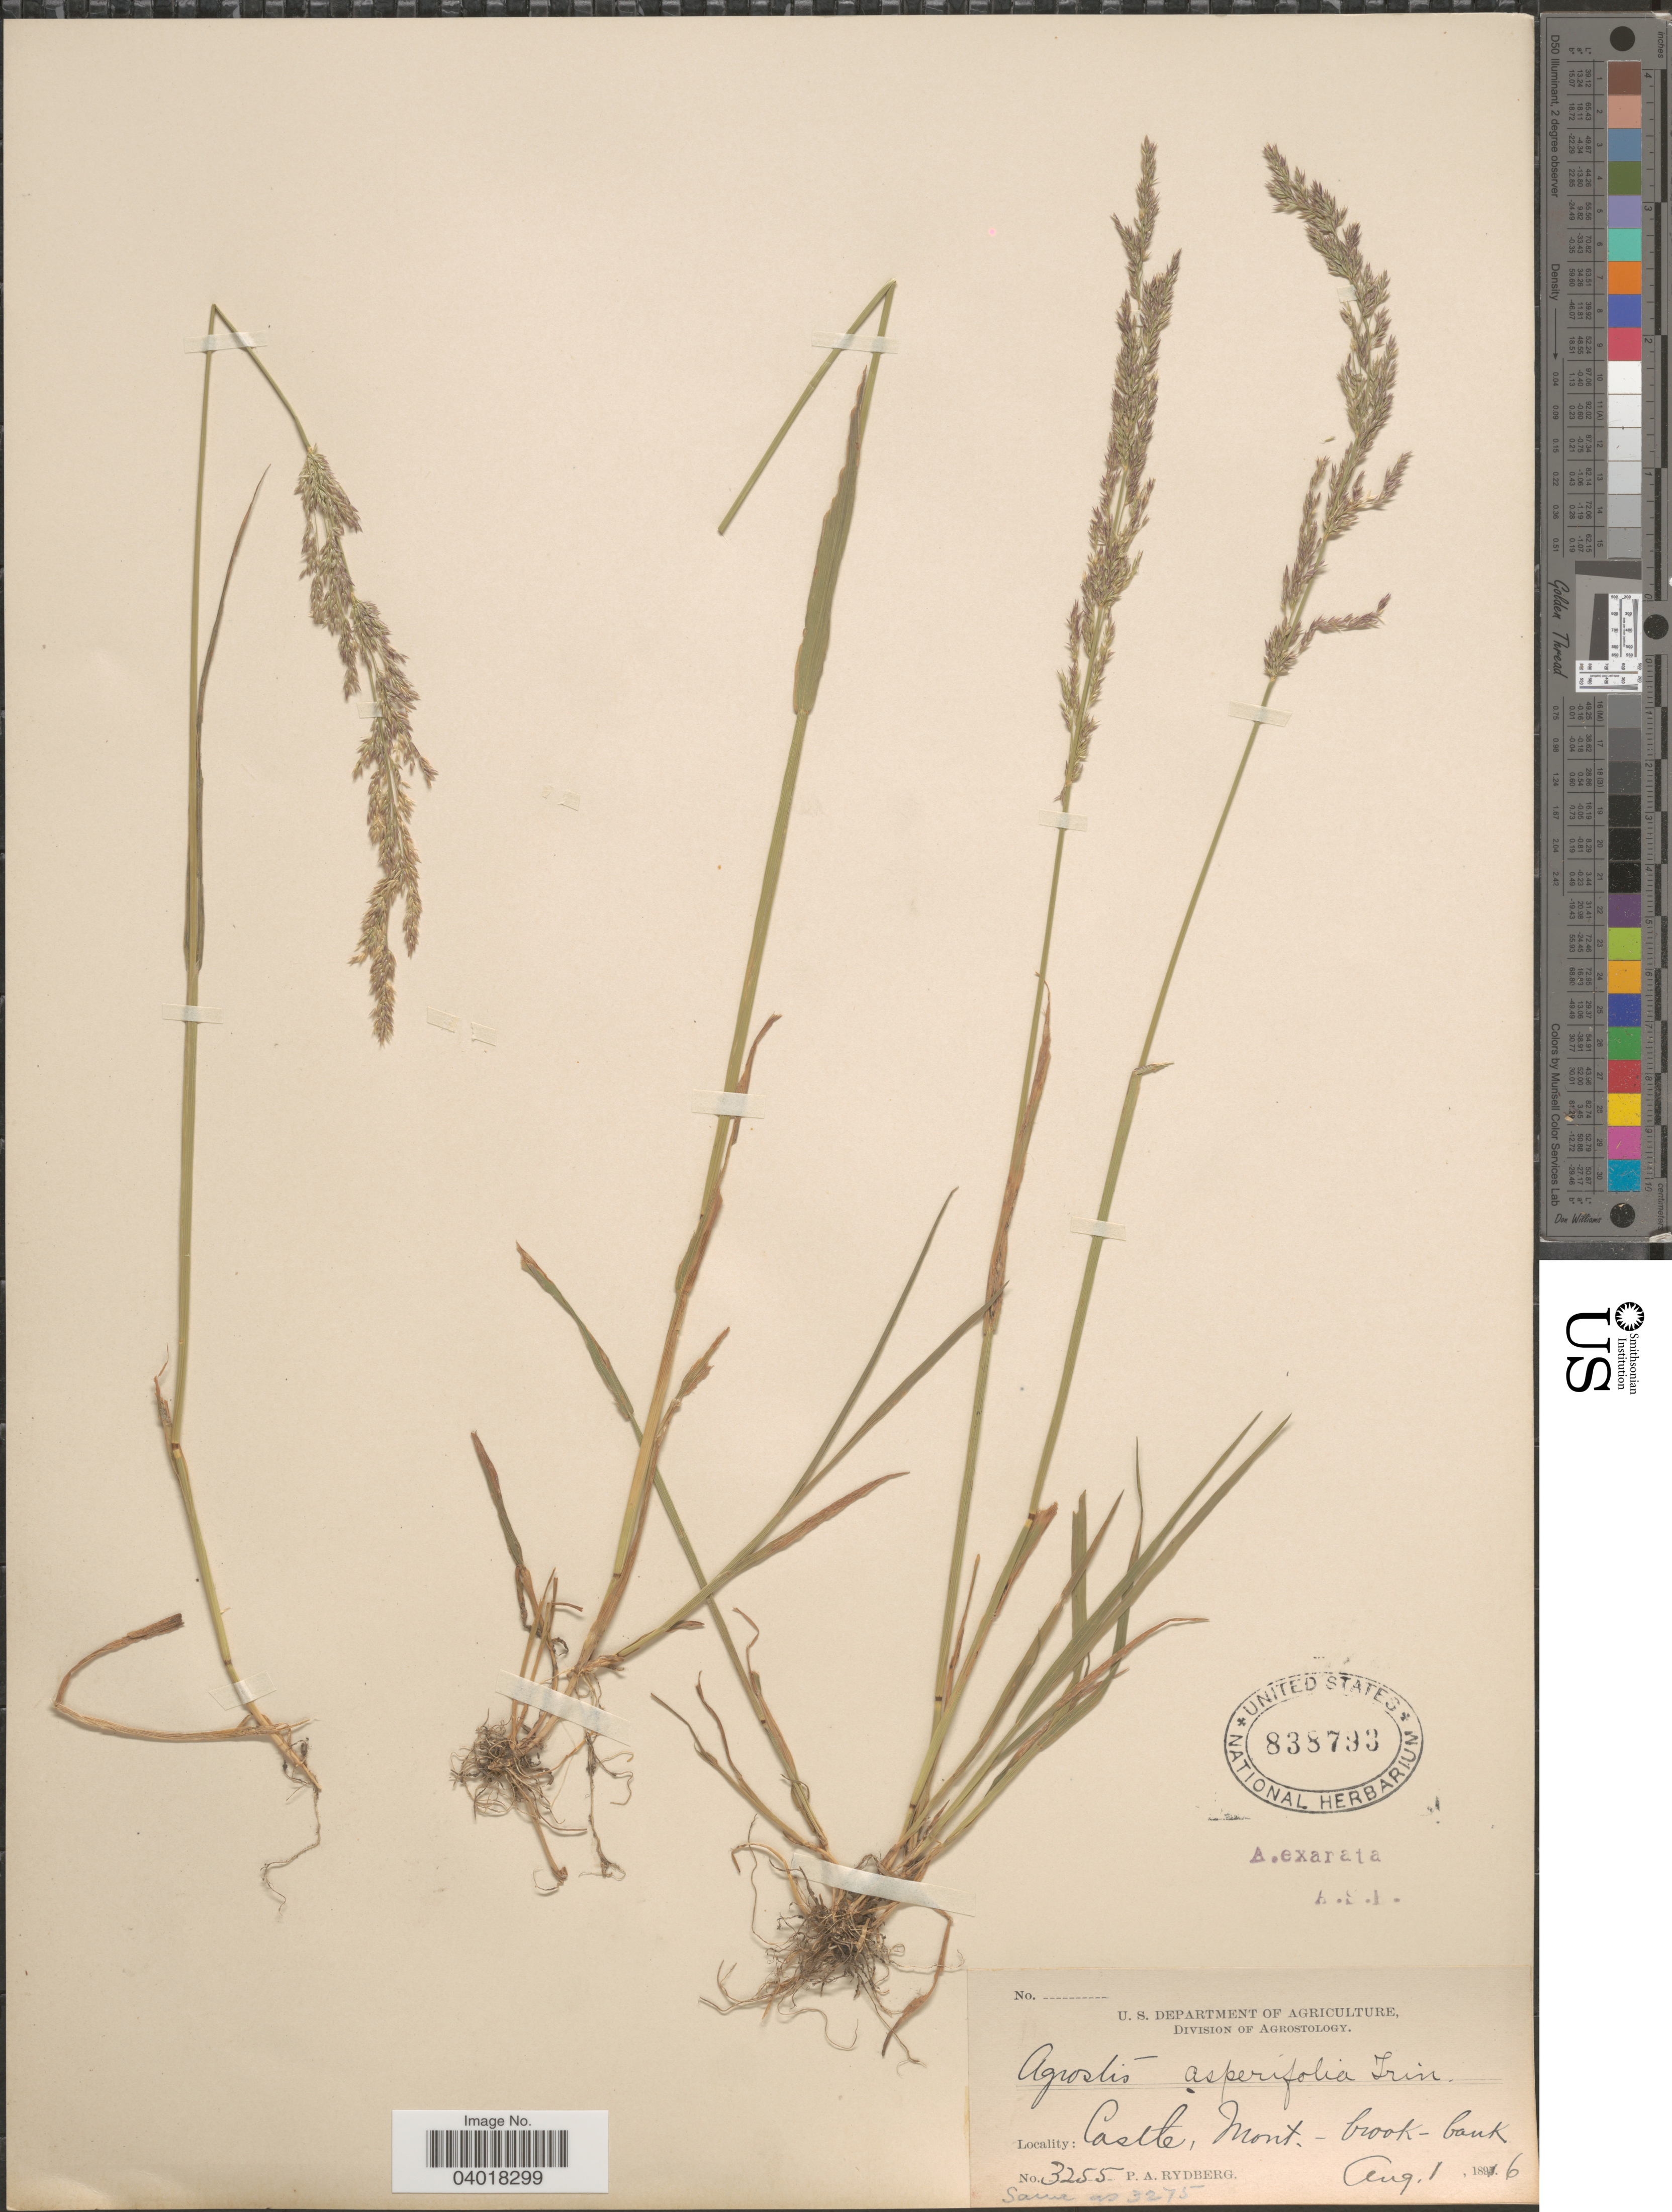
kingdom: Plantae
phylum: Tracheophyta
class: Liliopsida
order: Poales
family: Poaceae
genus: Agrostis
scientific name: Agrostis exarata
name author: Trin.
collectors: P. A. Rydberg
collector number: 3255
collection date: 1896-08-01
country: United States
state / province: Montana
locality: Castle, Mont. - brook-bank.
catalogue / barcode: US 838793